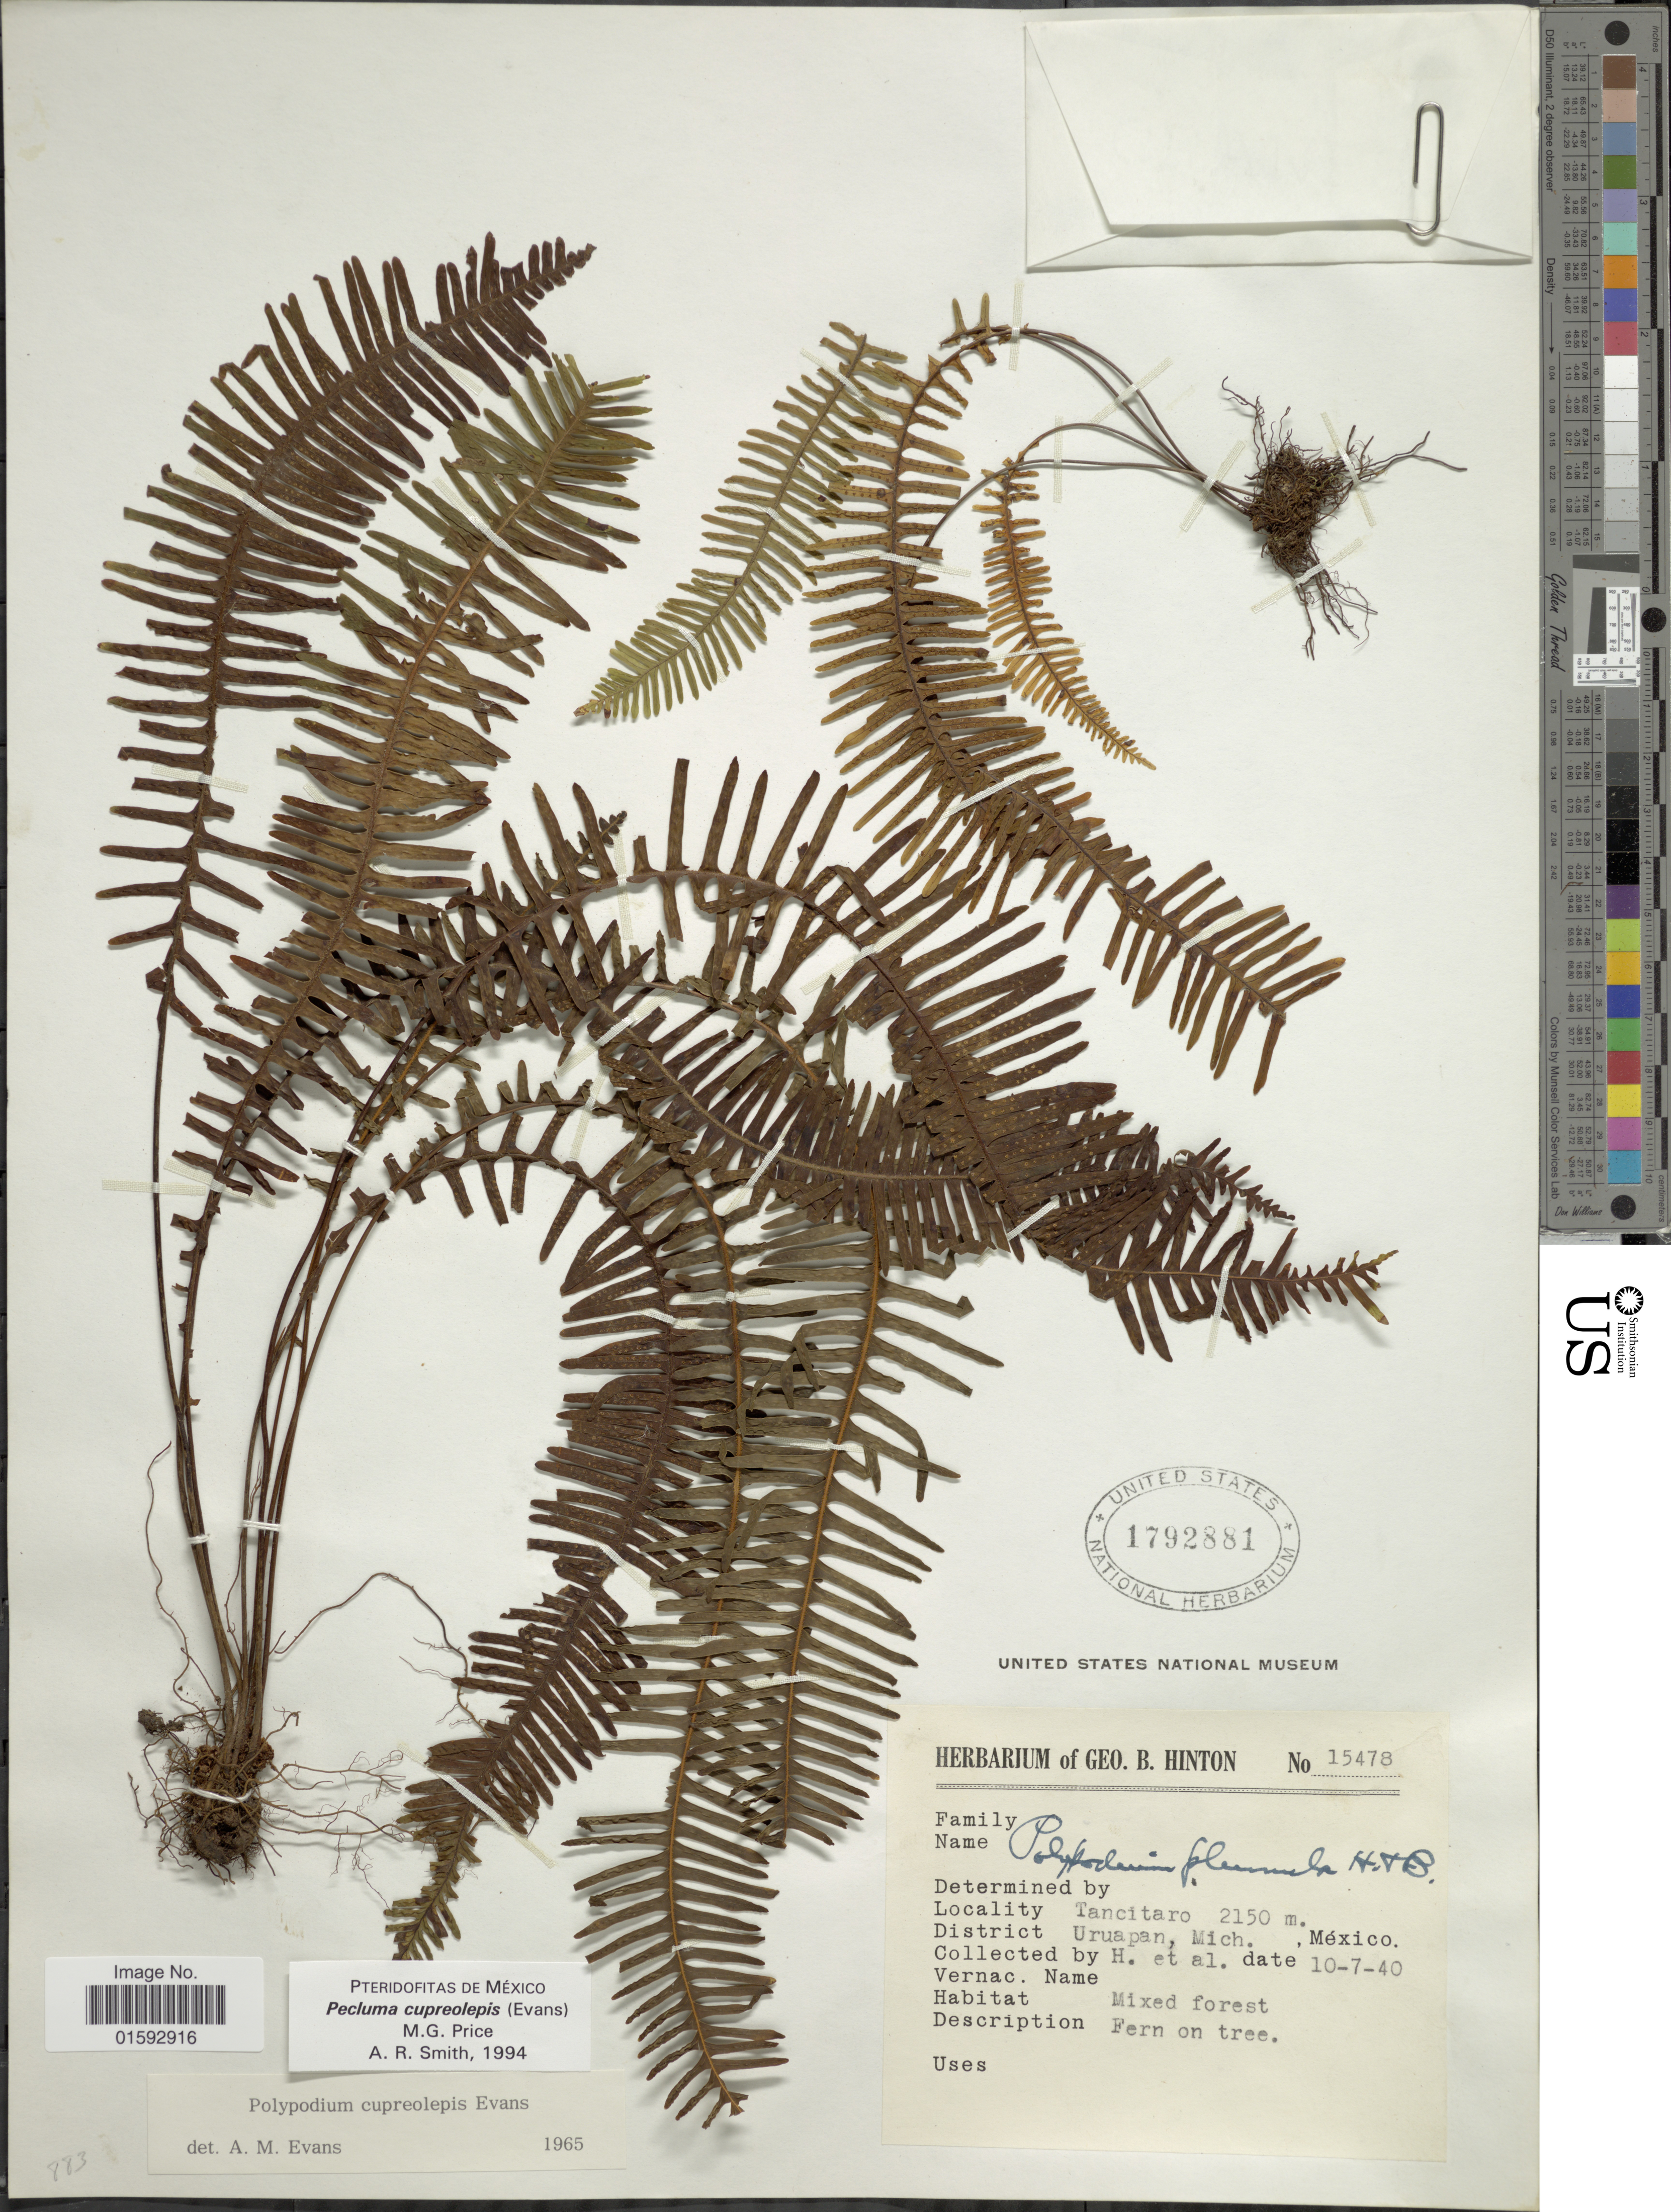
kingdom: Plantae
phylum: Tracheophyta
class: Polypodiopsida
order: Polypodiales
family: Polypodiaceae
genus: Pecluma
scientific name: Pecluma cupreolepis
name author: (A.M. Evans) M.G. Price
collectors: G. B. Hinton & et al.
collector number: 15478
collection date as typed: Transcribed d/m/y: 7/10/40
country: Mexico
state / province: Michoacán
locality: Tancitaro, Uruapan, Mich.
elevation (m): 2150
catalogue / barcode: US 1792881